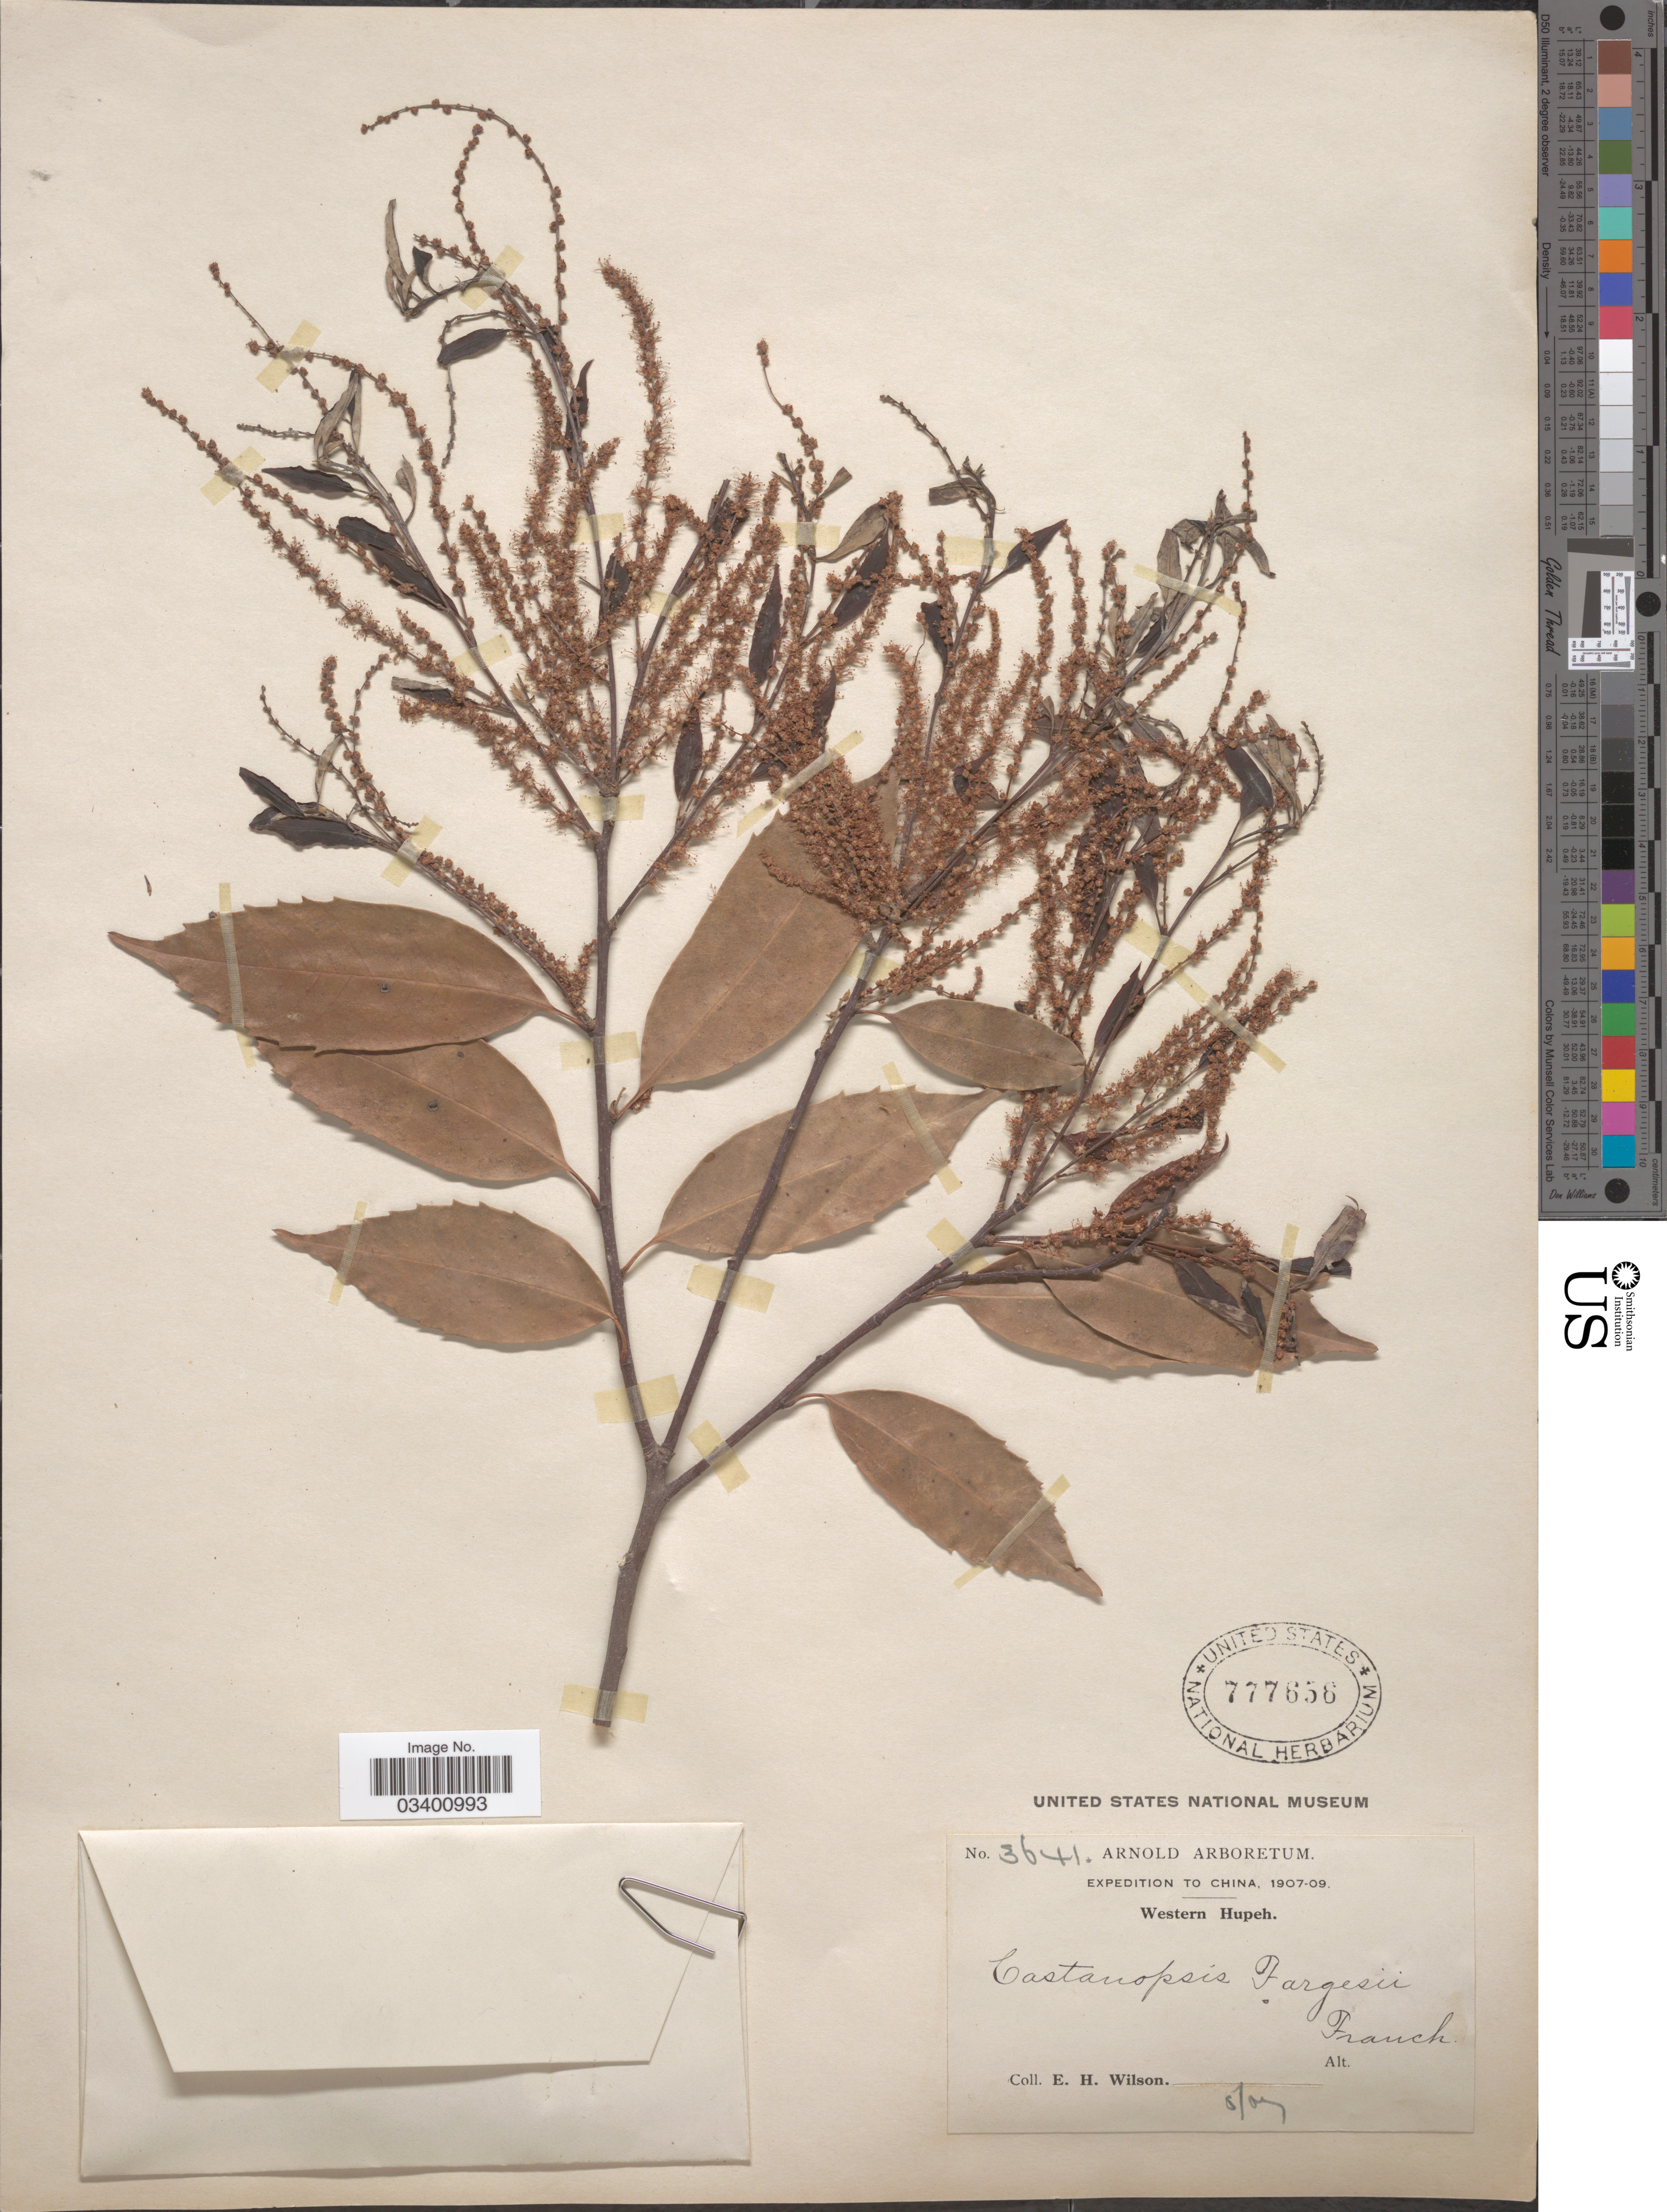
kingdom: Plantae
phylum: Tracheophyta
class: Magnoliopsida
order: Fagales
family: Fagaceae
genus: Castanopsis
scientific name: Castanopsis fargesii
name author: Franch.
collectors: E. Wilson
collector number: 3641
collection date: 1907-05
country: China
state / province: Hubei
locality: Western Hupeh.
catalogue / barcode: US 777656